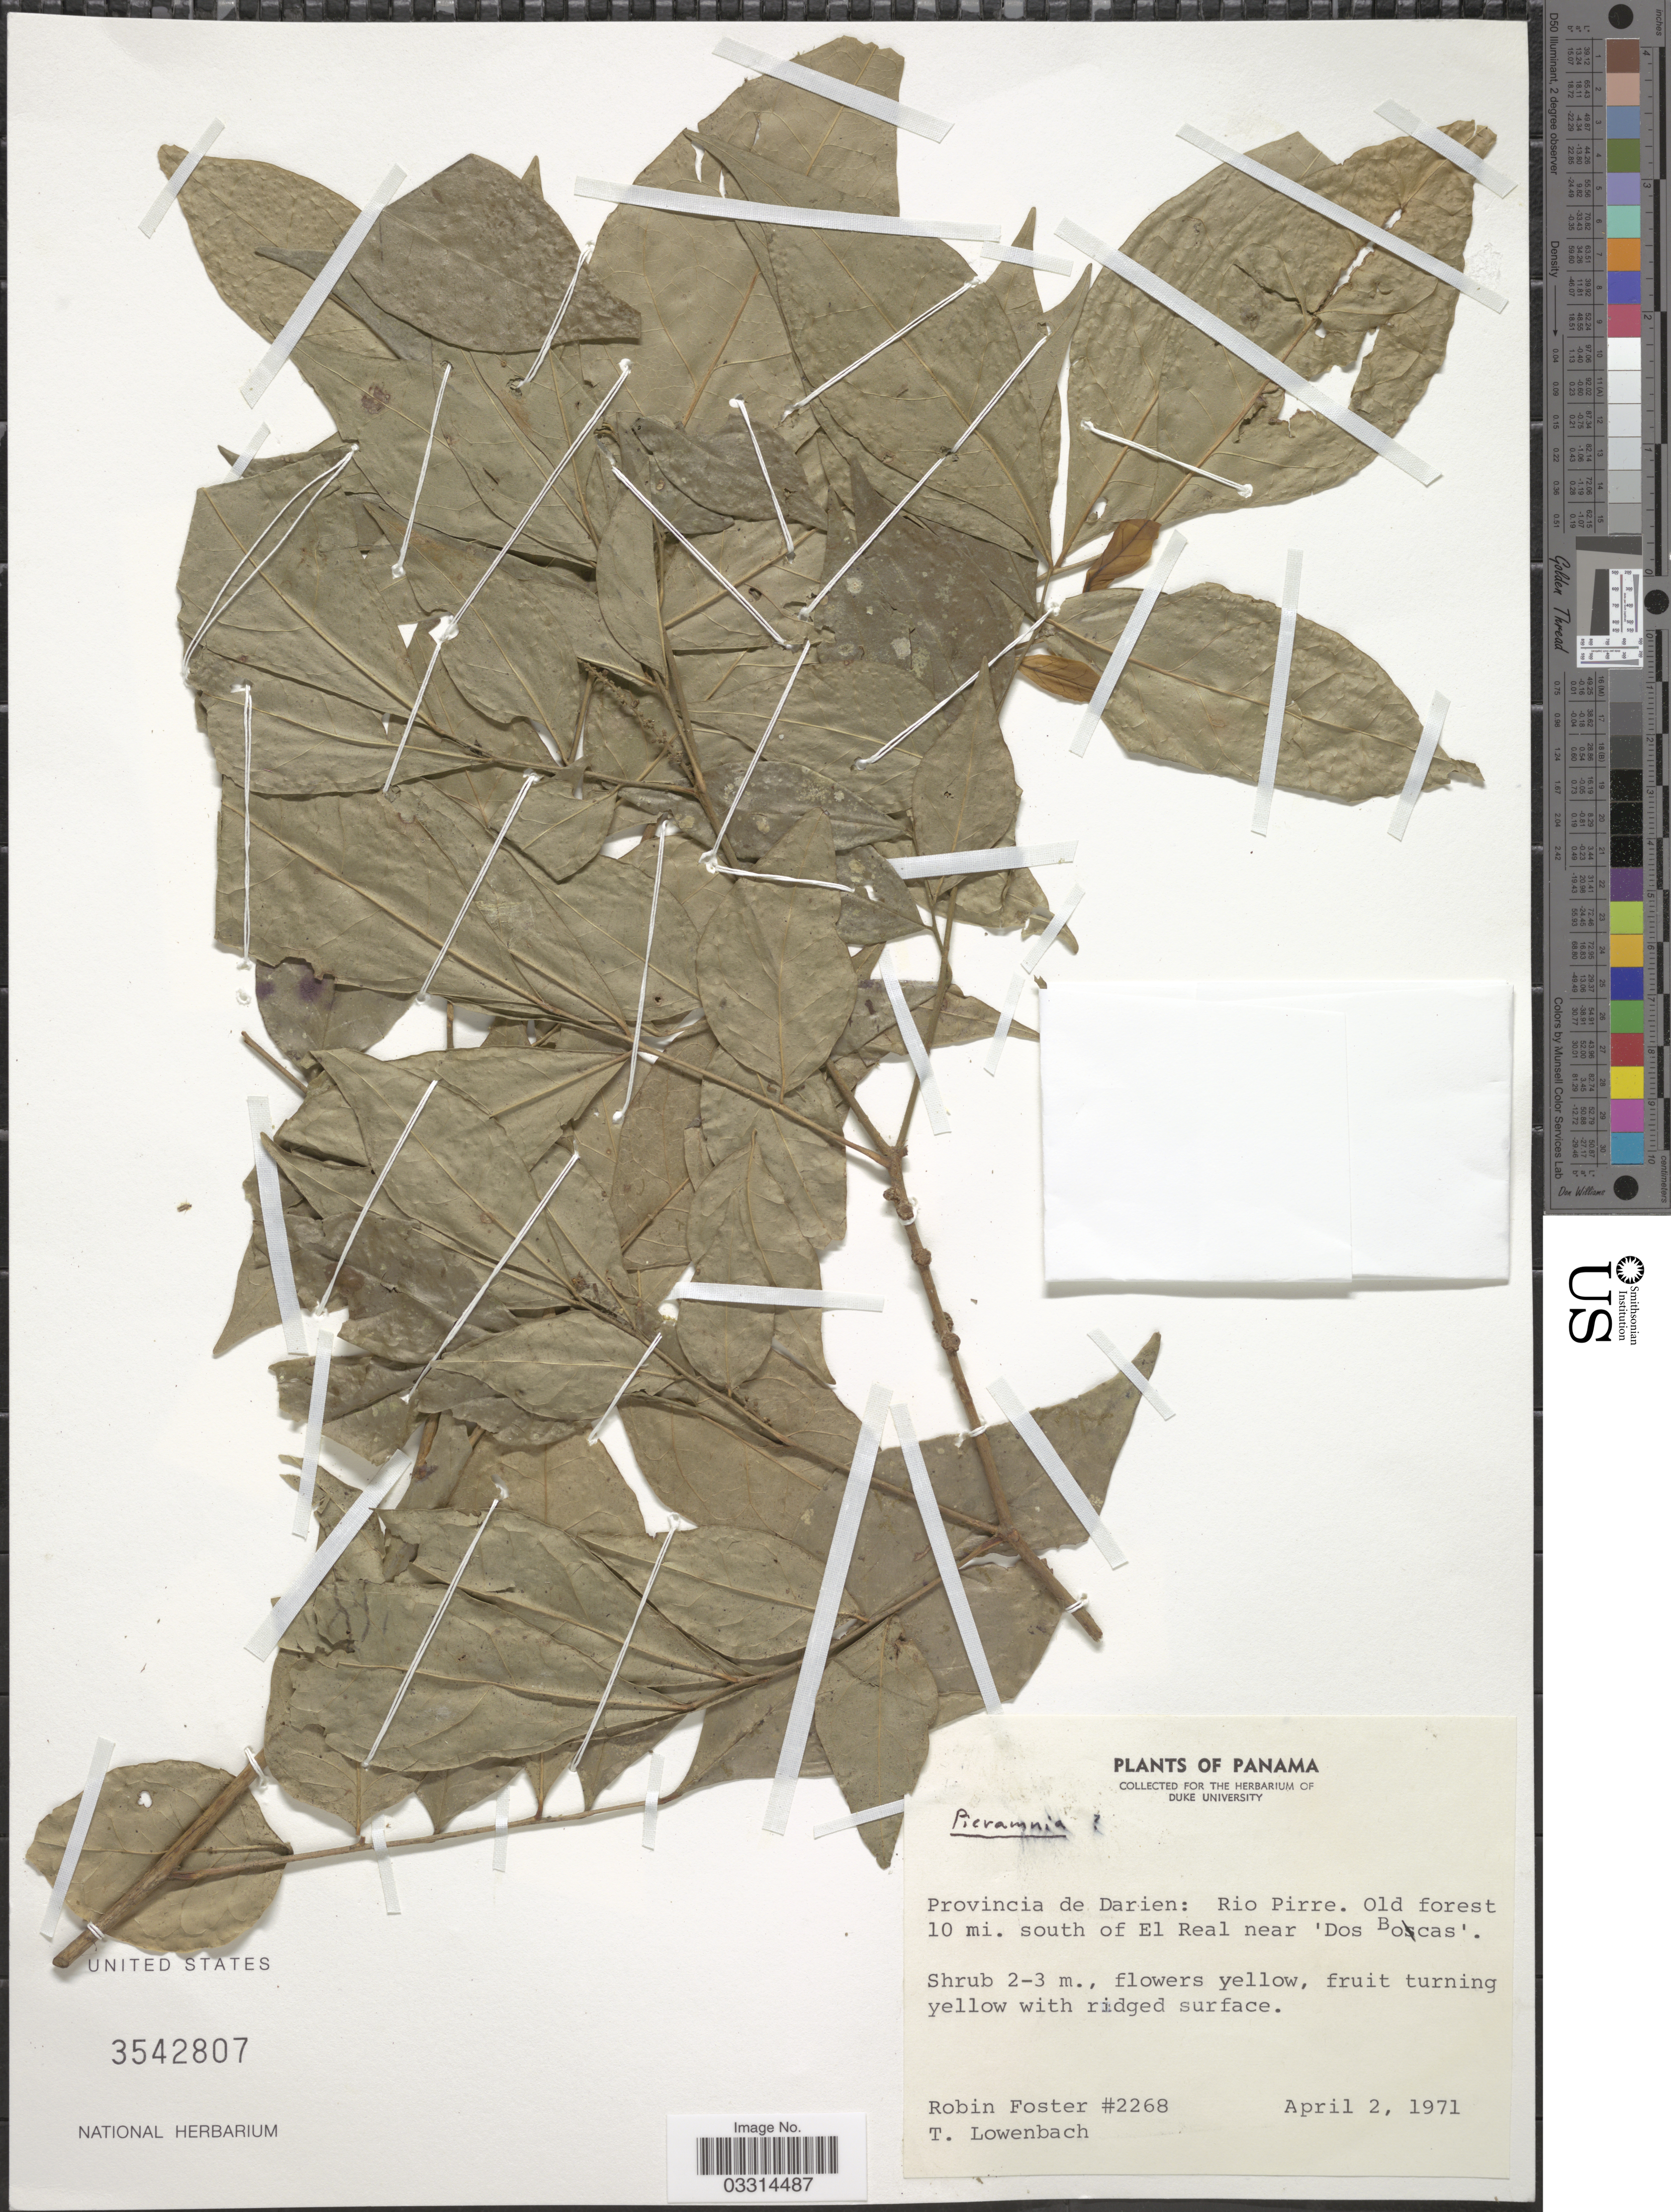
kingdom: Plantae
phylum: Tracheophyta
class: Magnoliopsida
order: Picramniales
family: Picramniaceae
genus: Picramnia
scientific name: Picramnia sp.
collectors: T. Lowenbach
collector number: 2268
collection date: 1971-04-02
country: Panama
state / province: Darién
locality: Rio Pirre. Old forest 10 mi. south of El Real neare 'Dos Boscas'.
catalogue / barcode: US 3542807